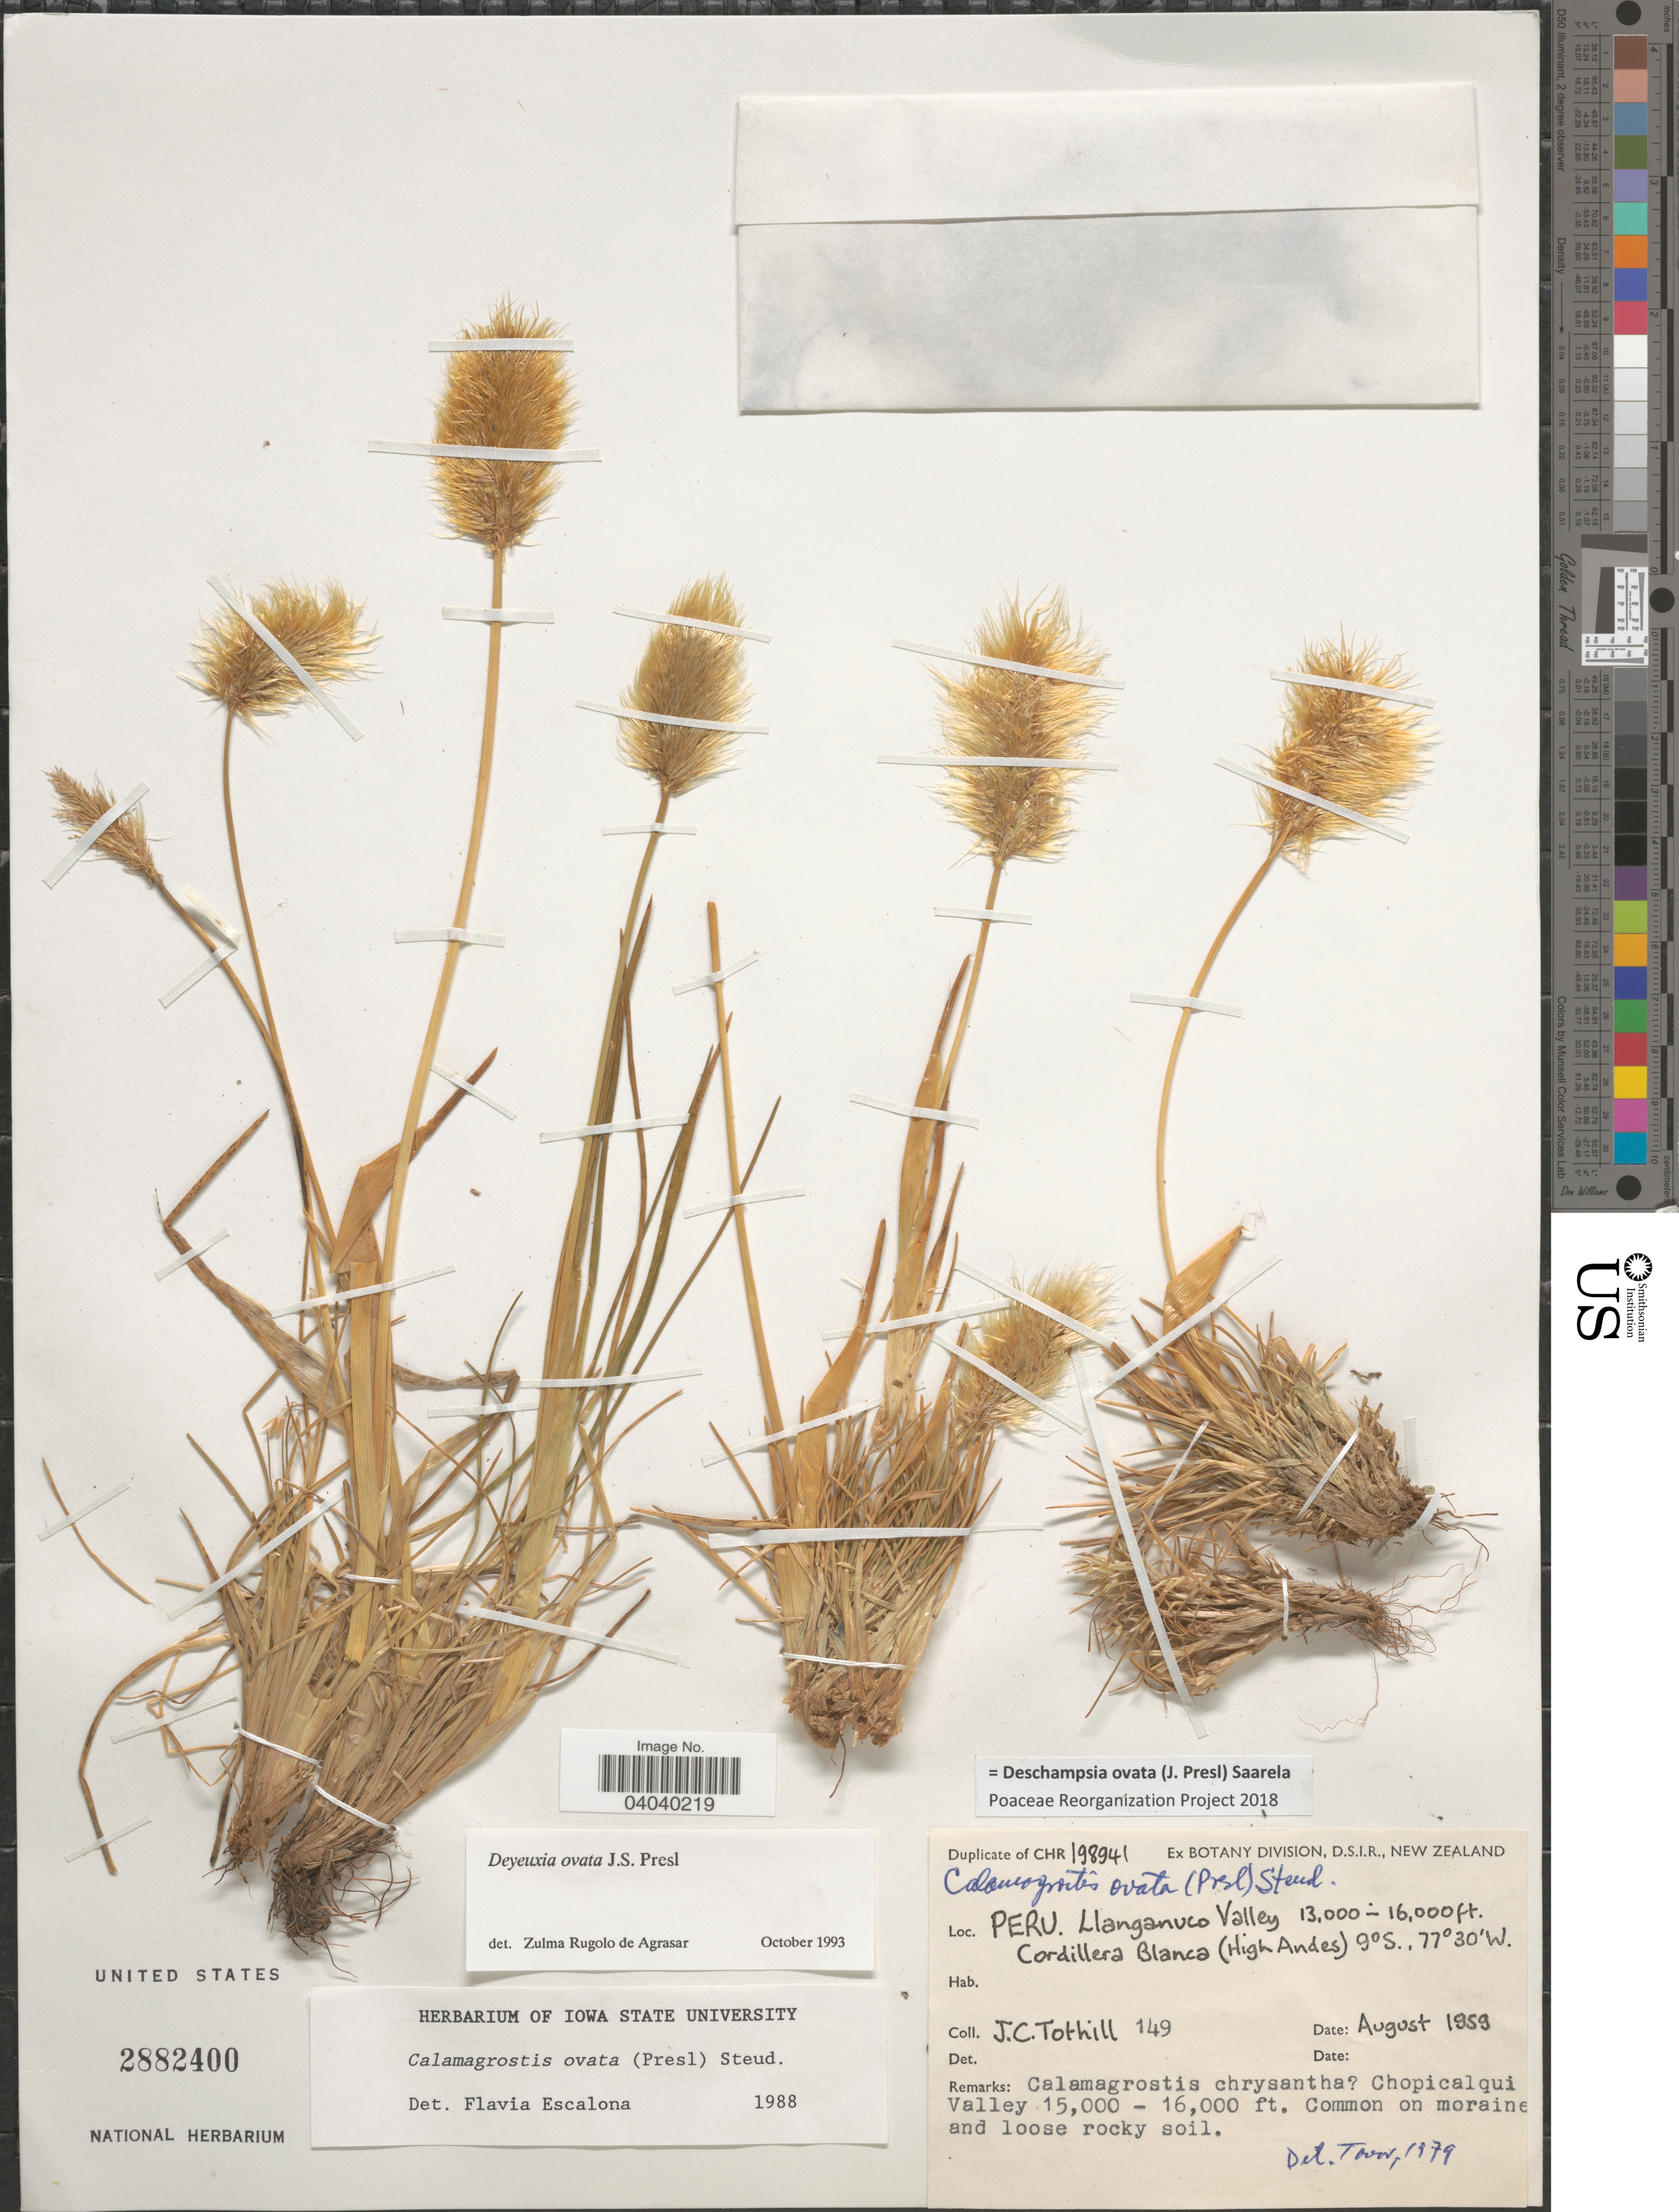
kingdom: Plantae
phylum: Tracheophyta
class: Liliopsida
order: Poales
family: Poaceae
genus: Deschampsia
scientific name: Deschampsia ovata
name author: (J. Presl) Saarela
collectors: J. C. Tothill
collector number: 149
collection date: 1959-08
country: Peru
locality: Llanganuco Valley. Cordillera Blanca (High Andes). Chopicalqui Valley.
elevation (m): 3962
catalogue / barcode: US 2882400